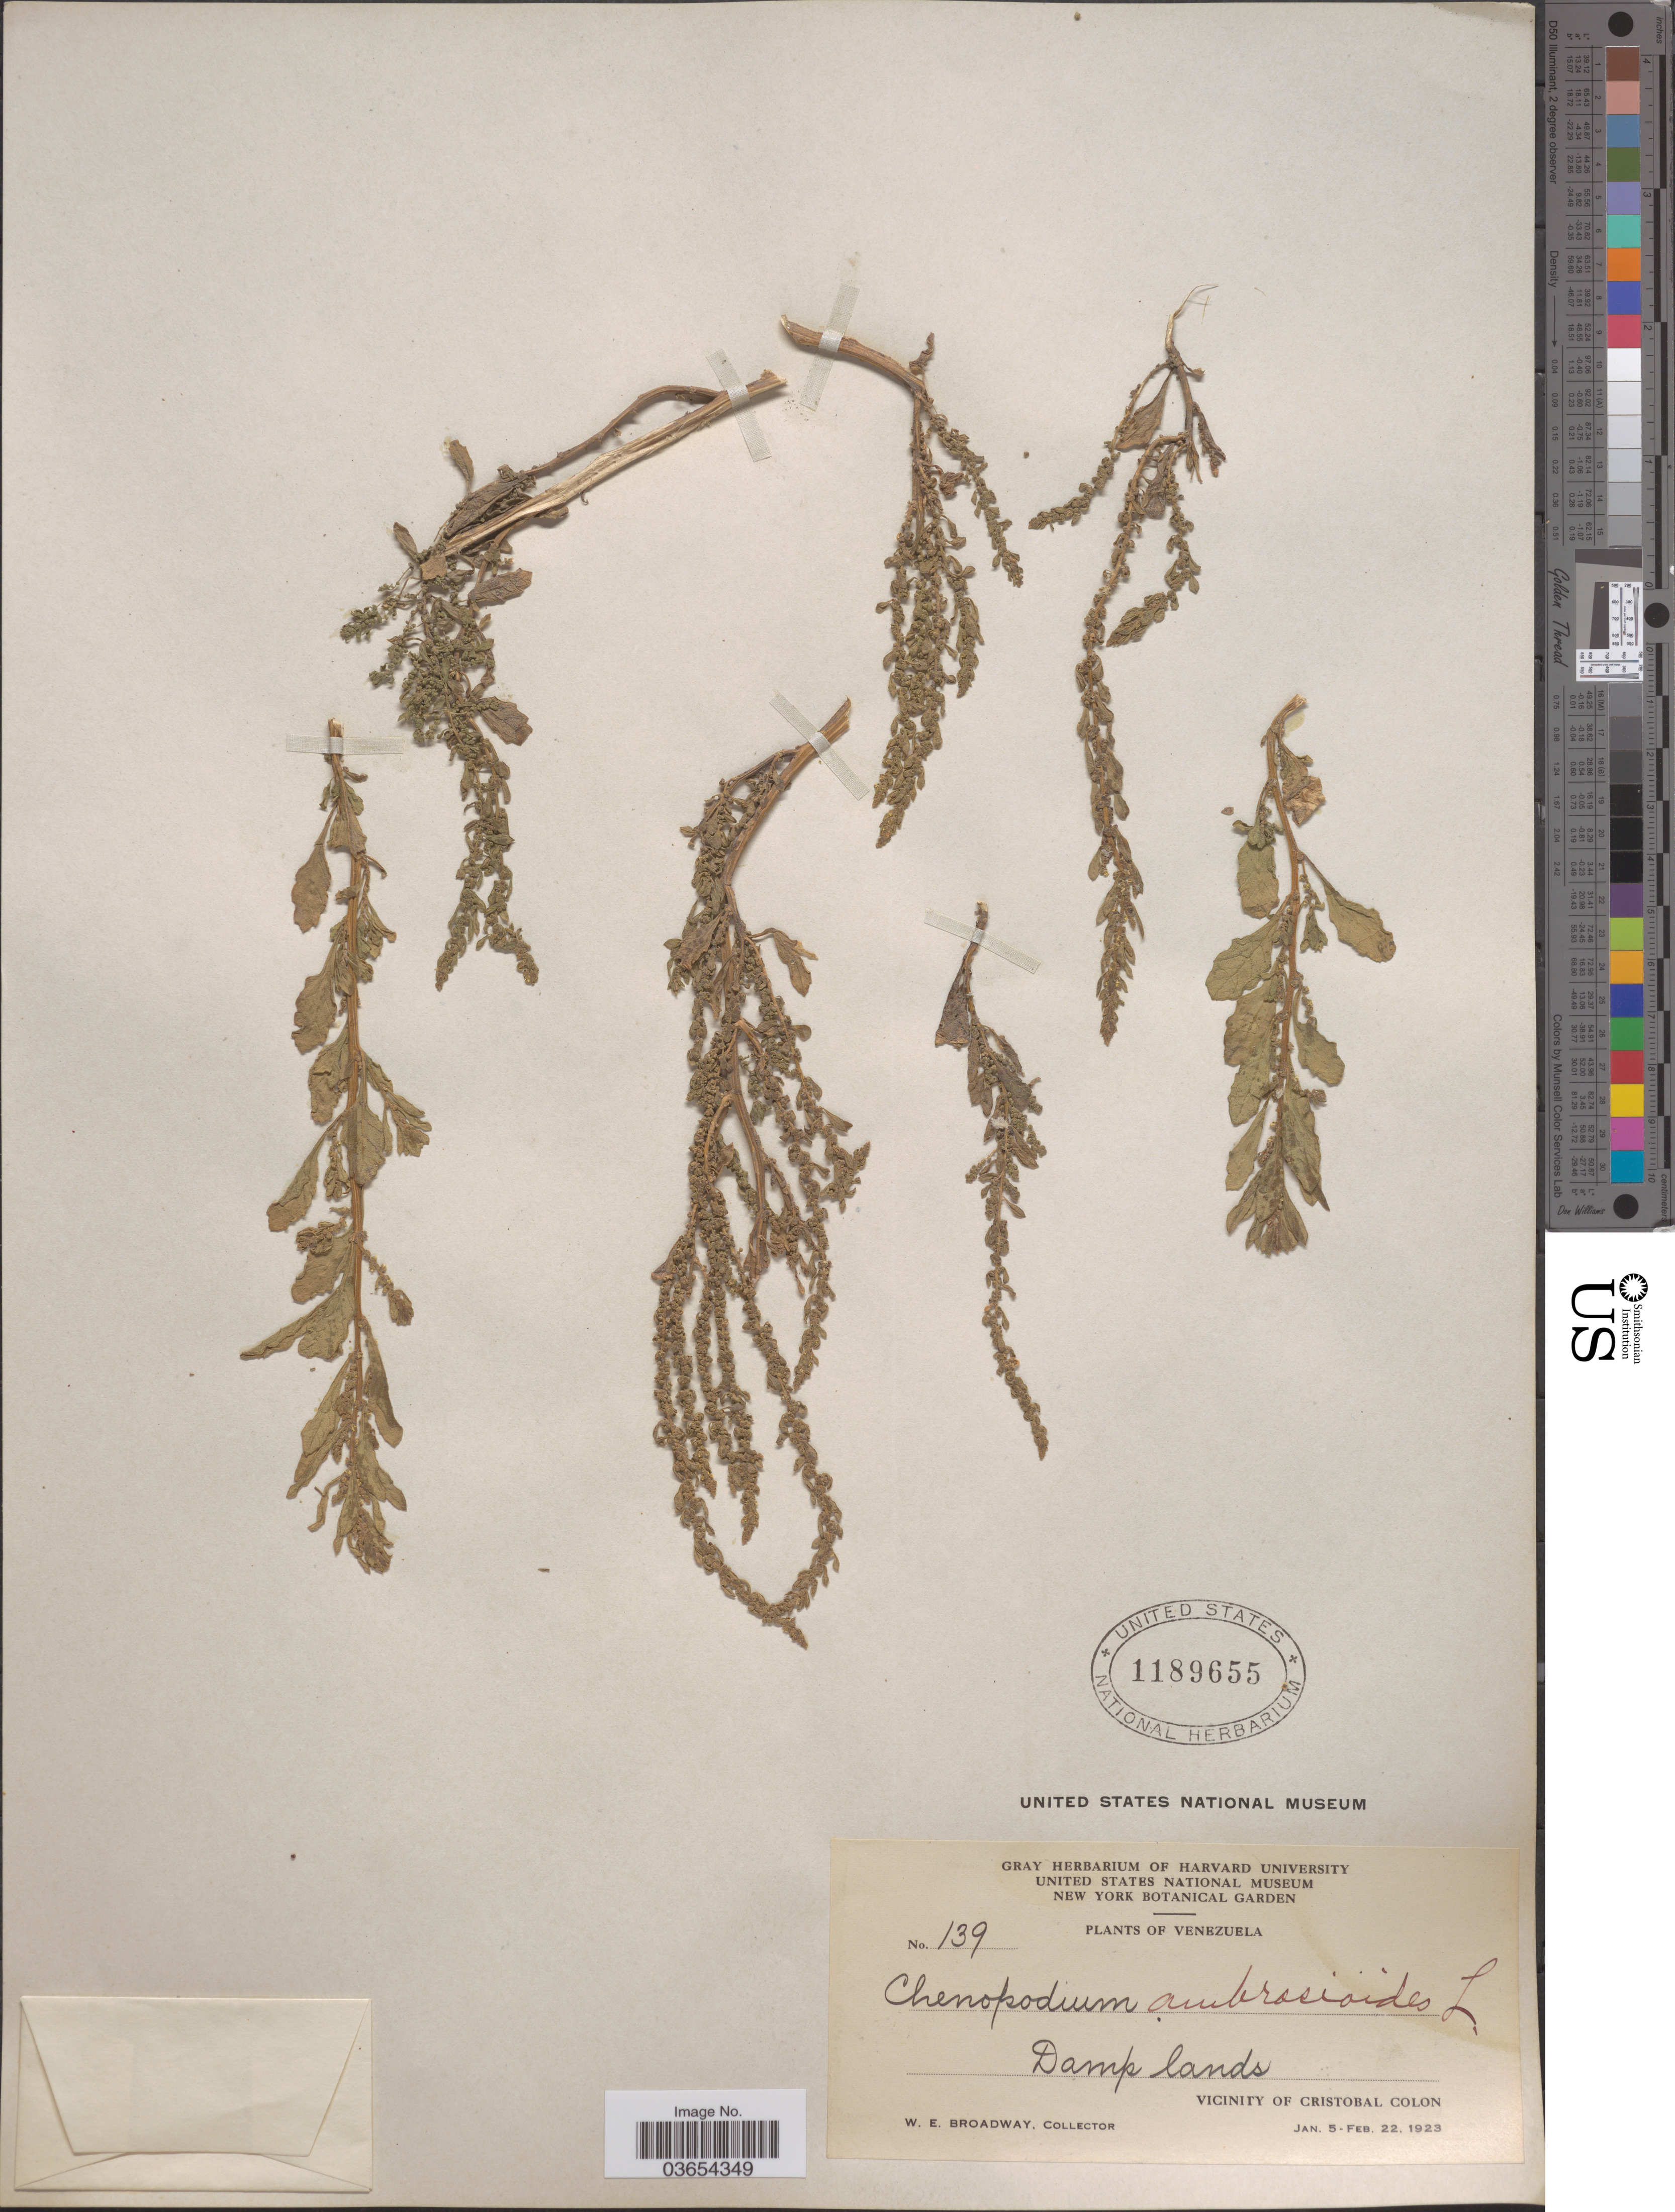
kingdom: Plantae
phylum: Tracheophyta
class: Magnoliopsida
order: Caryophyllales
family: Amaranthaceae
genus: Chenopodium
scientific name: Chenopodium ambrosioides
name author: L.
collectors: W. E. Broadway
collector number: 139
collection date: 1923-01-05/1923-02-22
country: Venezuela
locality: Vicinity of Cristobal Colon.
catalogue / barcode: US 1189655